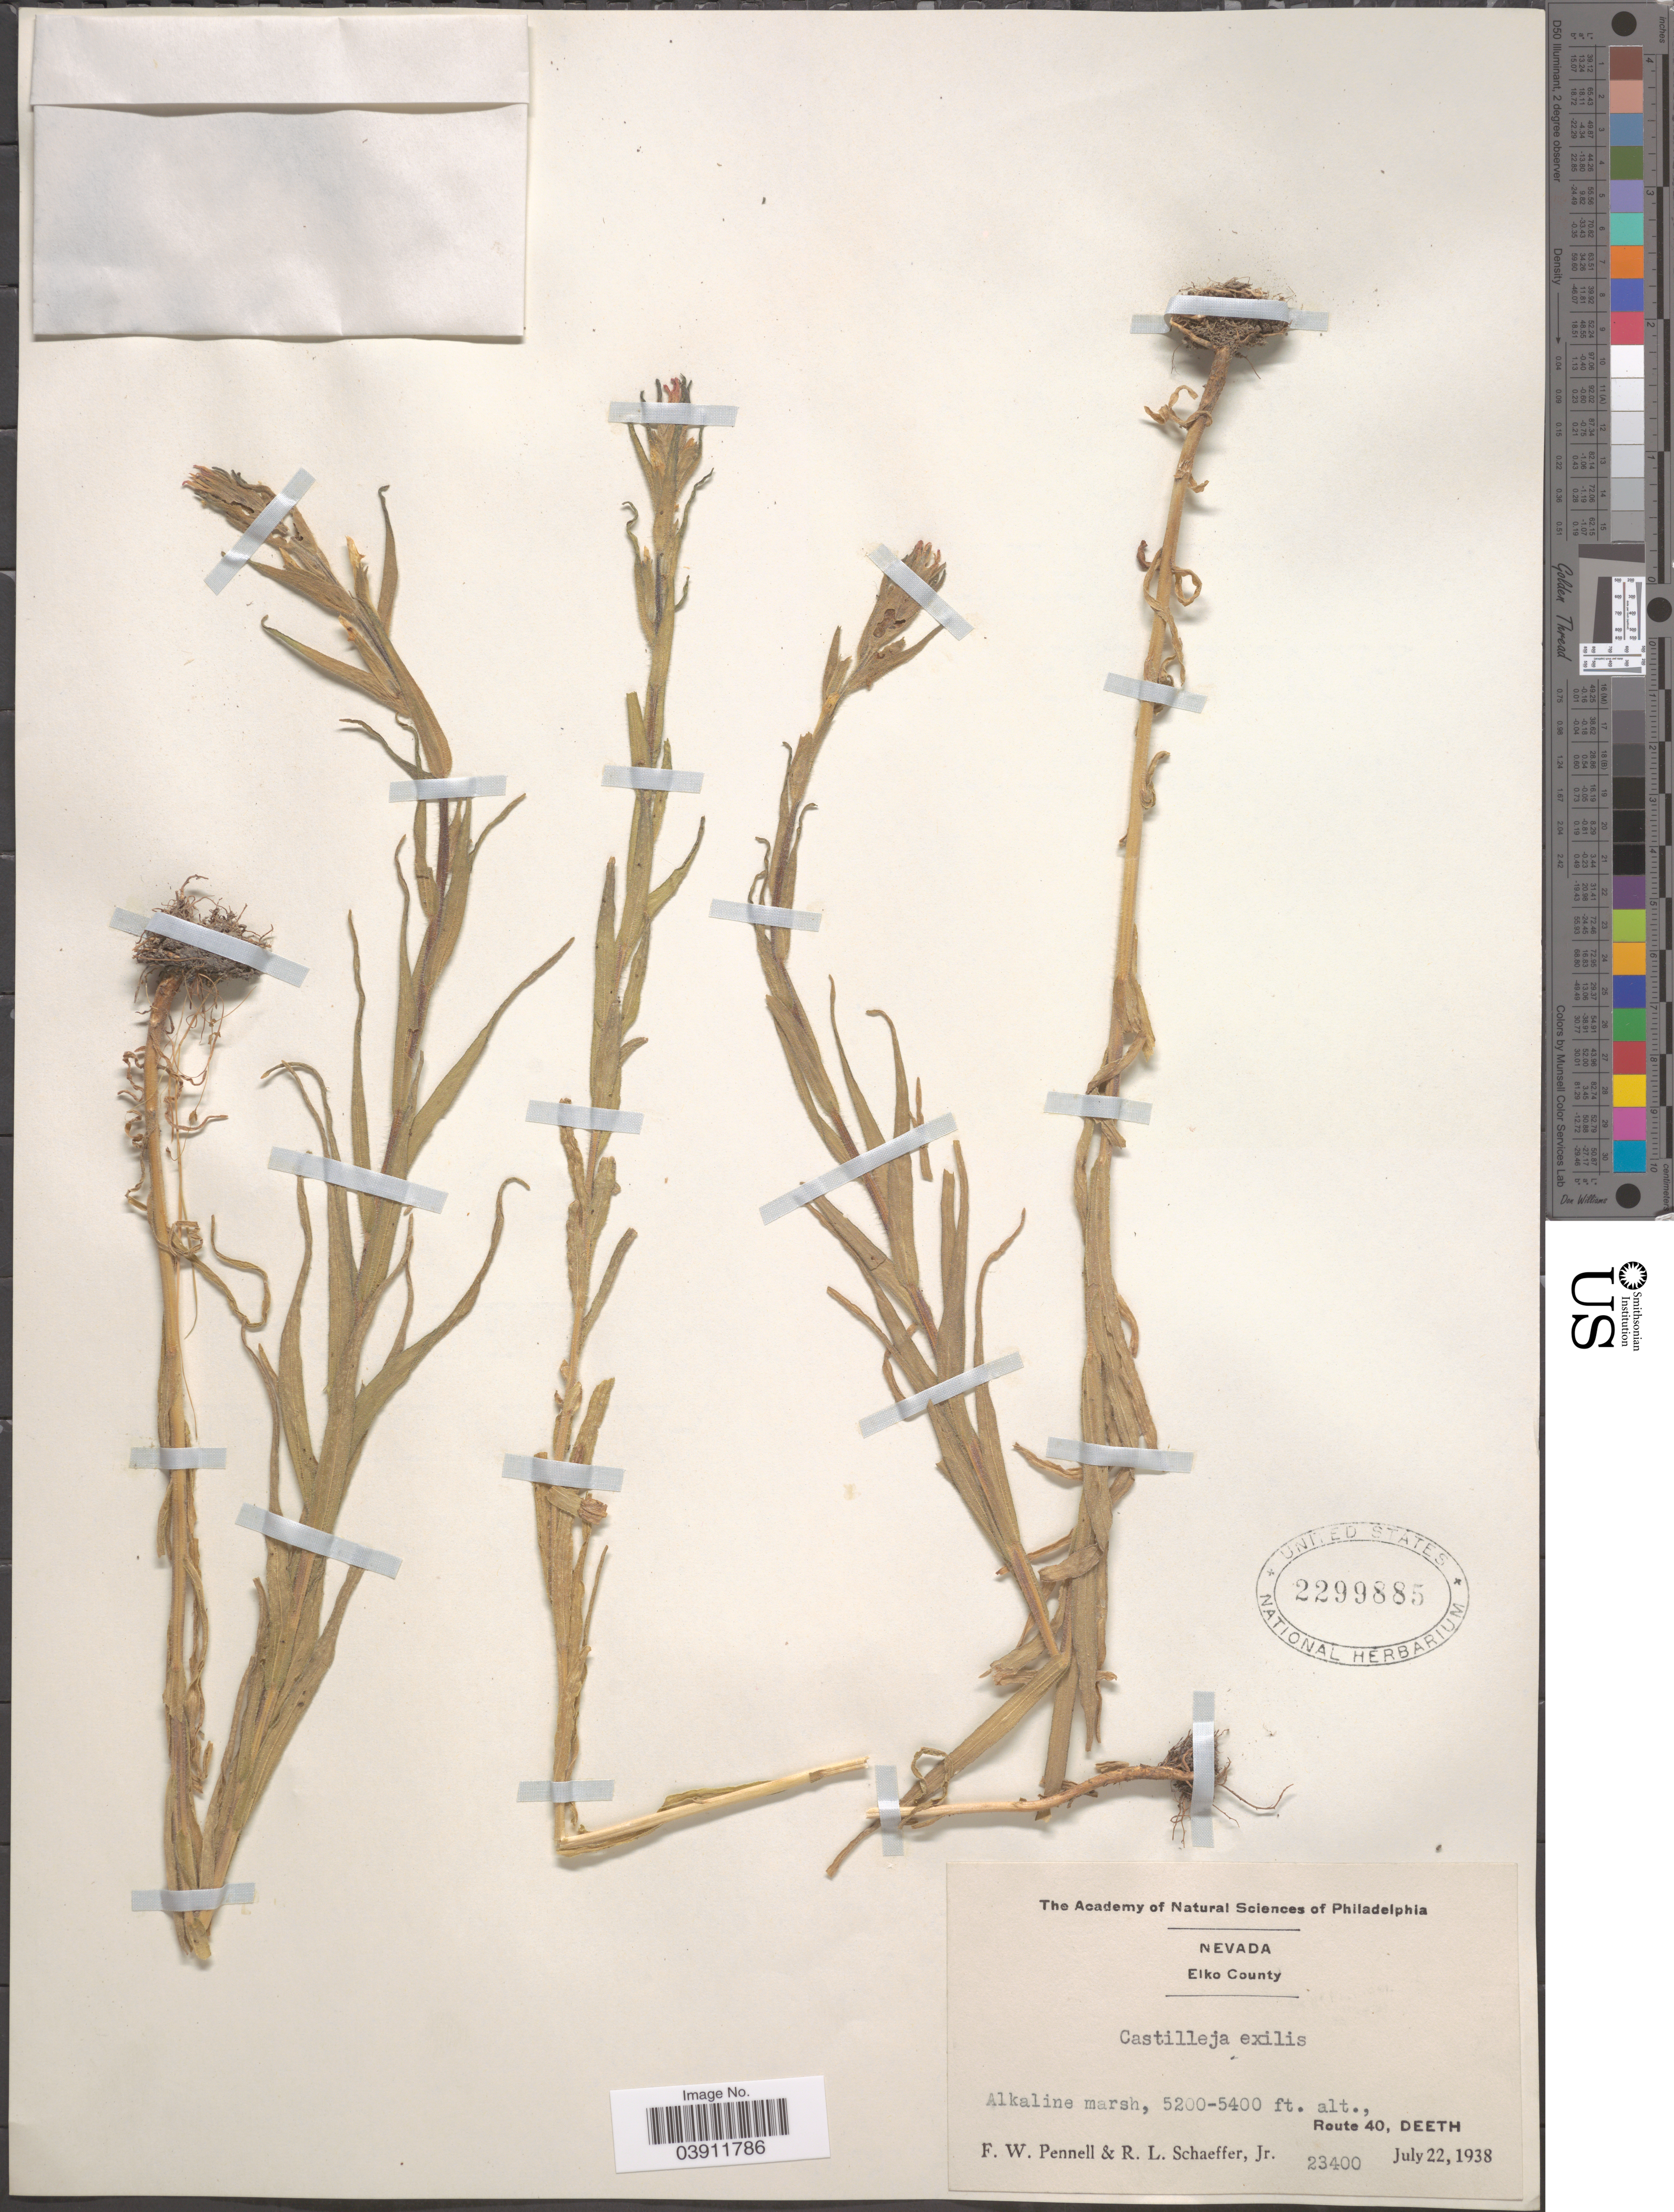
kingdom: Plantae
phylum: Tracheophyta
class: Magnoliopsida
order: Lamiales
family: Orobanchaceae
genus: Castilleja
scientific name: Castilleja exilis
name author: A. Nelson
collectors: F. W. Pennell & R. L. Schaeffer Jr.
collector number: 23400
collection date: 1938-07-22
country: United States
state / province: Nevada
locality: Elko County. Alkaline marsh, Route 40, Deeth.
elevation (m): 1585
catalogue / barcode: US 2299885